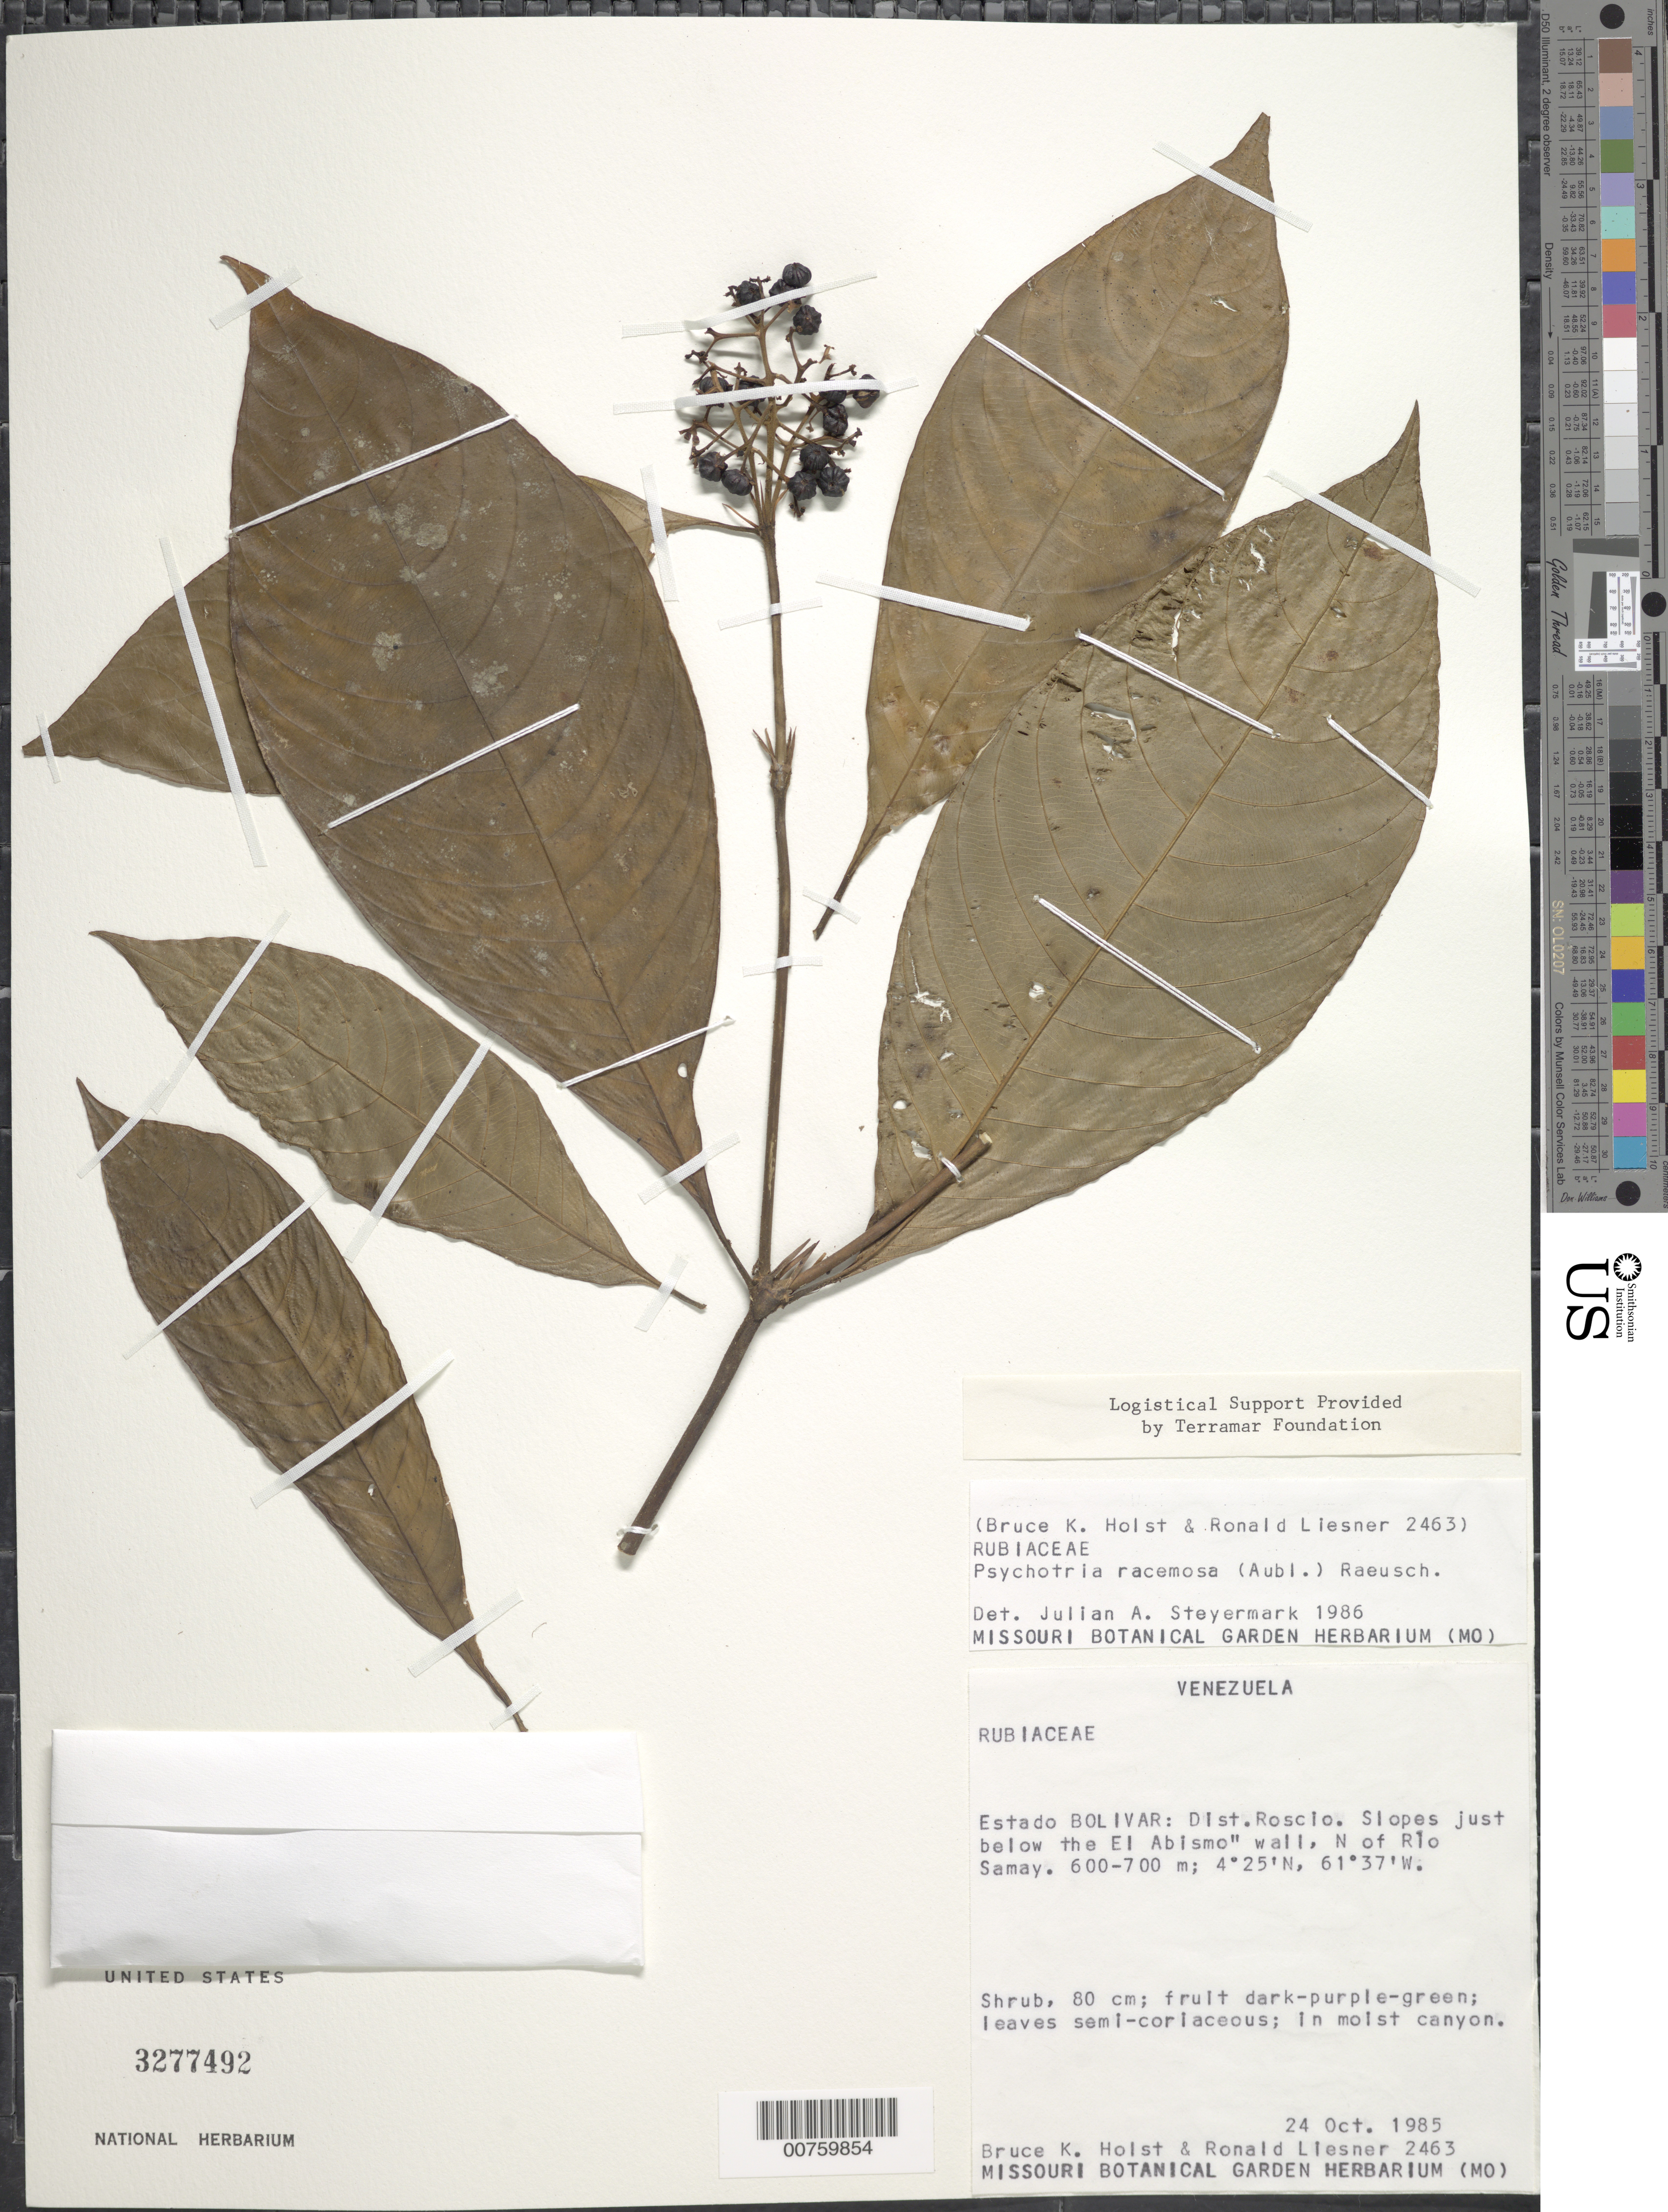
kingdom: Plantae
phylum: Tracheophyta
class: Magnoliopsida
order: Gentianales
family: Rubiaceae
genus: Psychotria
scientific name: Psychotria racemosa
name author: Rich.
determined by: Steyermark, Julian A., (VEN)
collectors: B. Holst & R. L. Liesner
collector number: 2463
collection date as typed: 24-Oct-85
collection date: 1985-10-24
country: Venezuela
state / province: Bolívar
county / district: Roscio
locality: El Abismo, N of Río Samay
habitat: Moist canyon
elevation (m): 600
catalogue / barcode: US 3277492